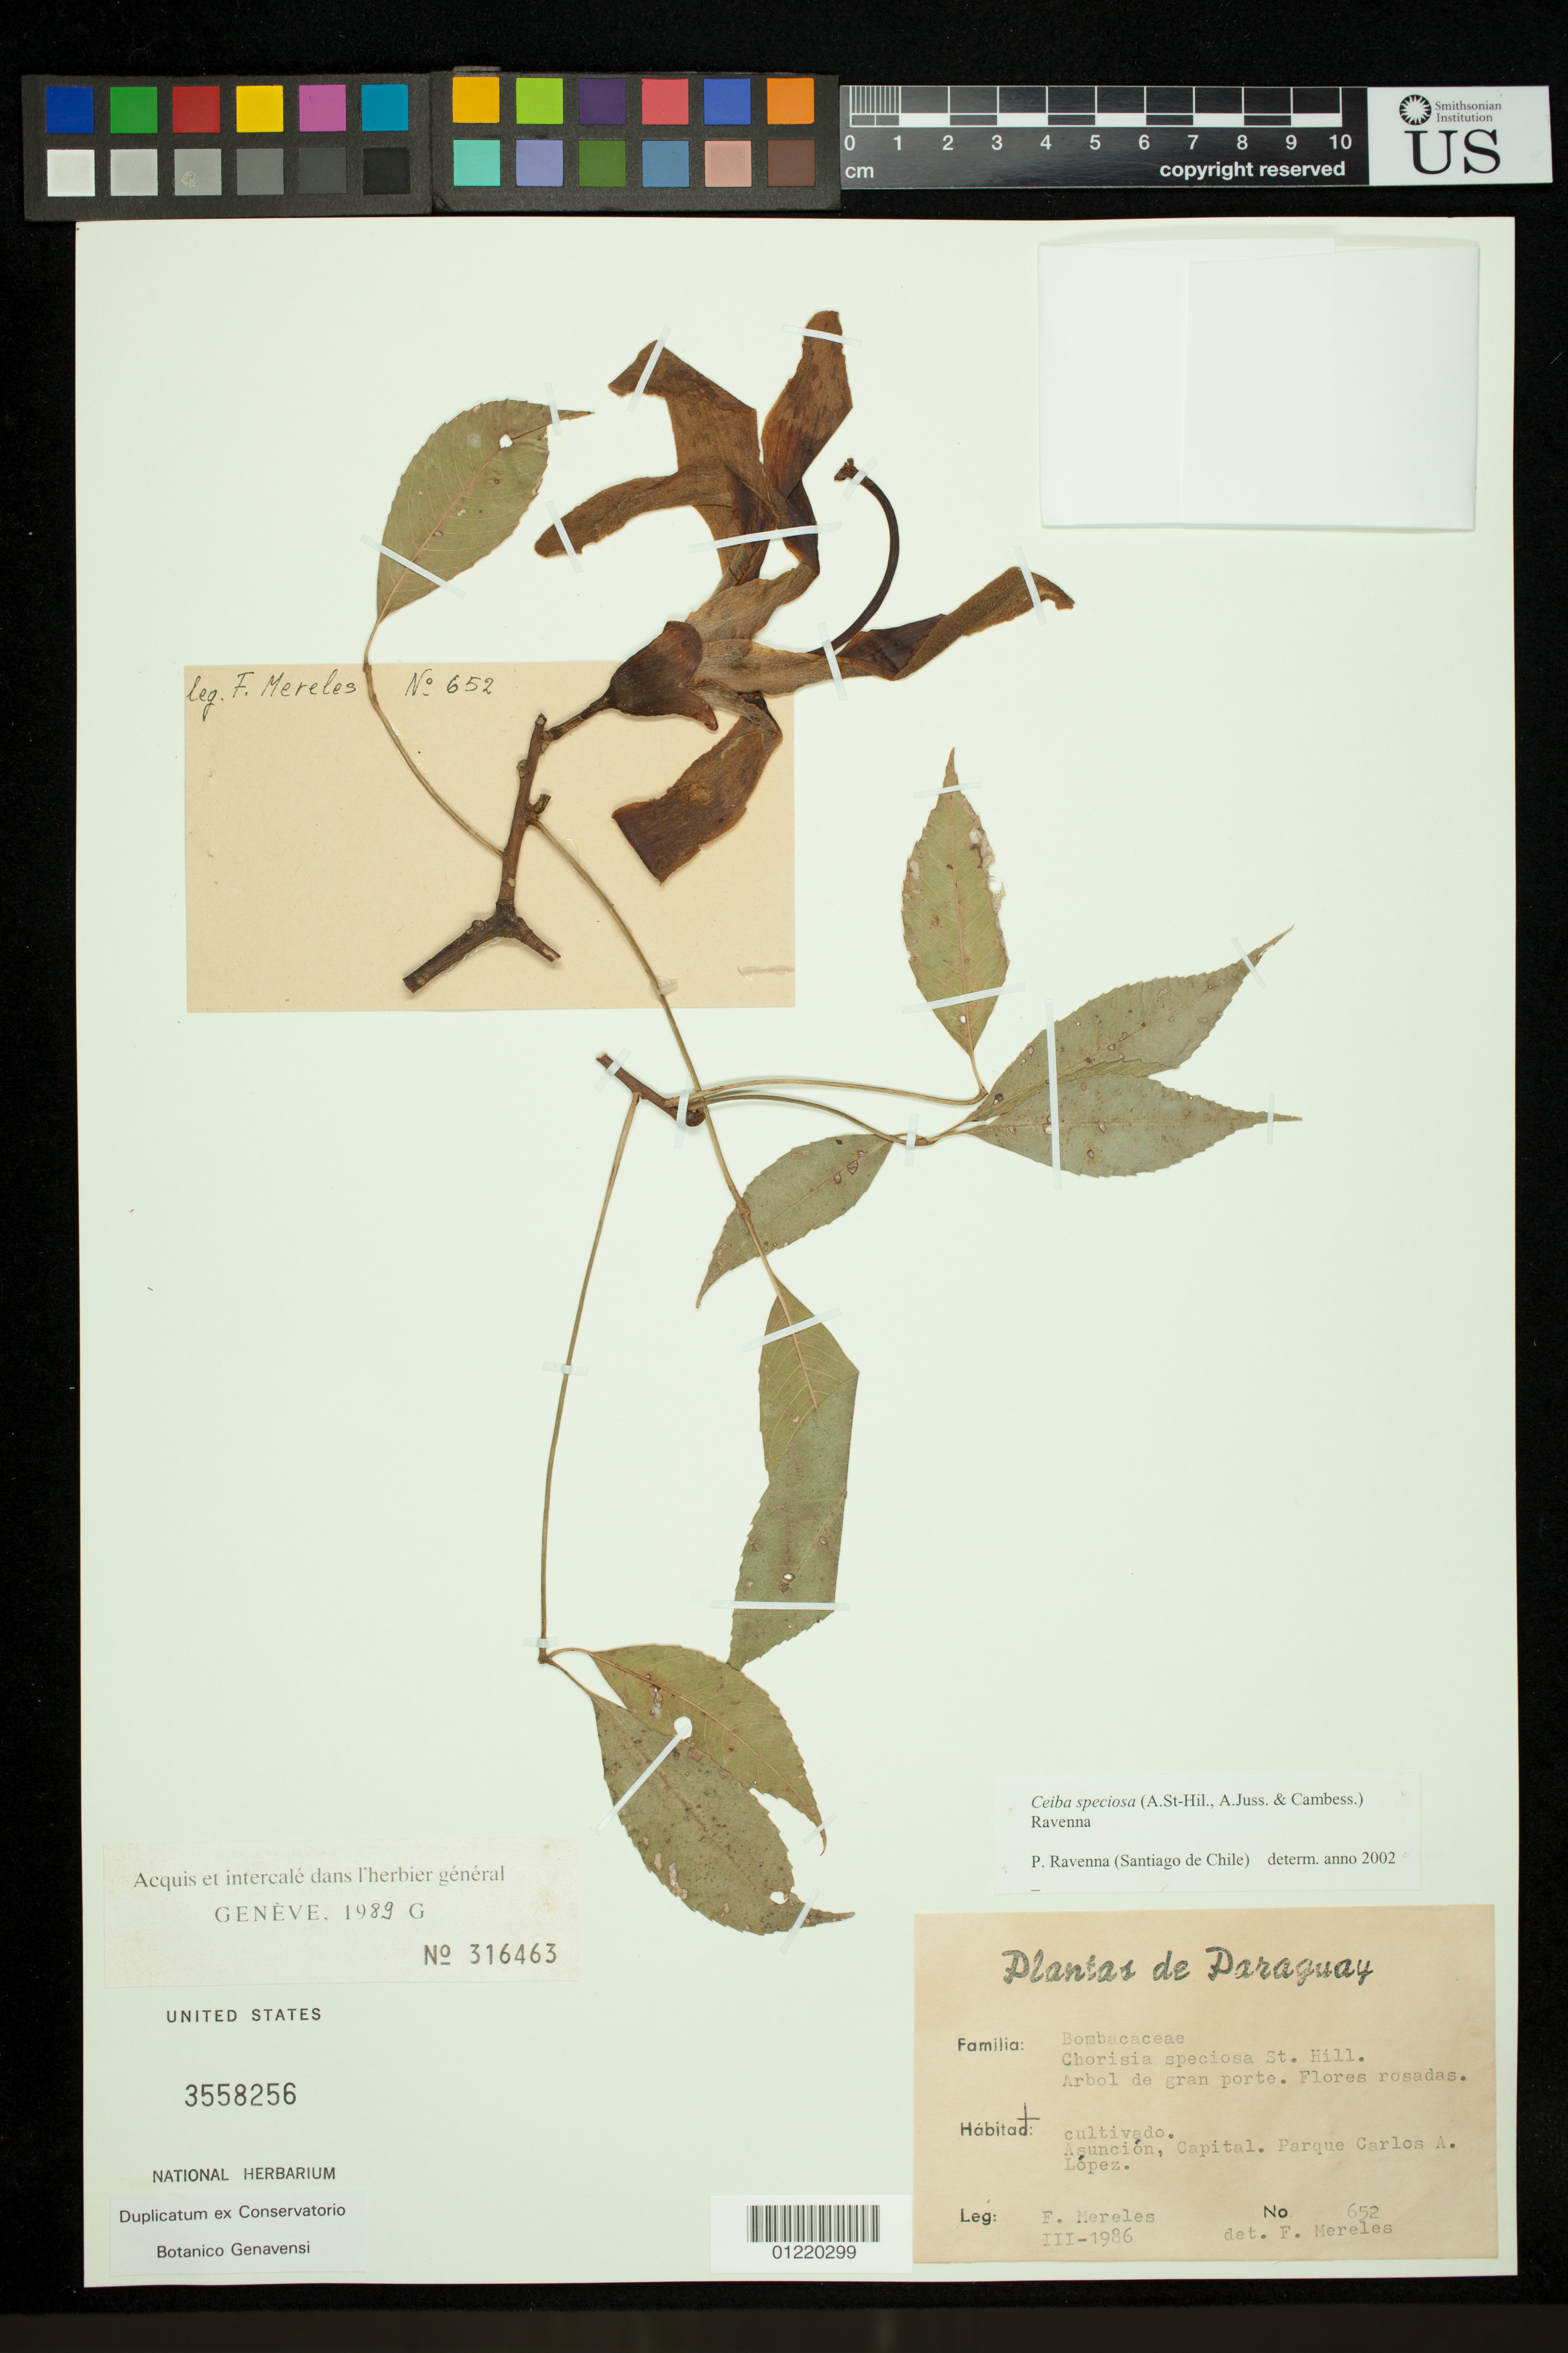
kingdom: Plantae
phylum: Tracheophyta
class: Magnoliopsida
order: Malvales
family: Malvaceae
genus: Ceiba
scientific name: Ceiba speciosa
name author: (A. St.-Hil.) Ravenna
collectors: F. Mereles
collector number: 652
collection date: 1986-03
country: Paraguay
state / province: Asunción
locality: Asunción, Capital, Parque Carloas A. López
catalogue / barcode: US 3558256